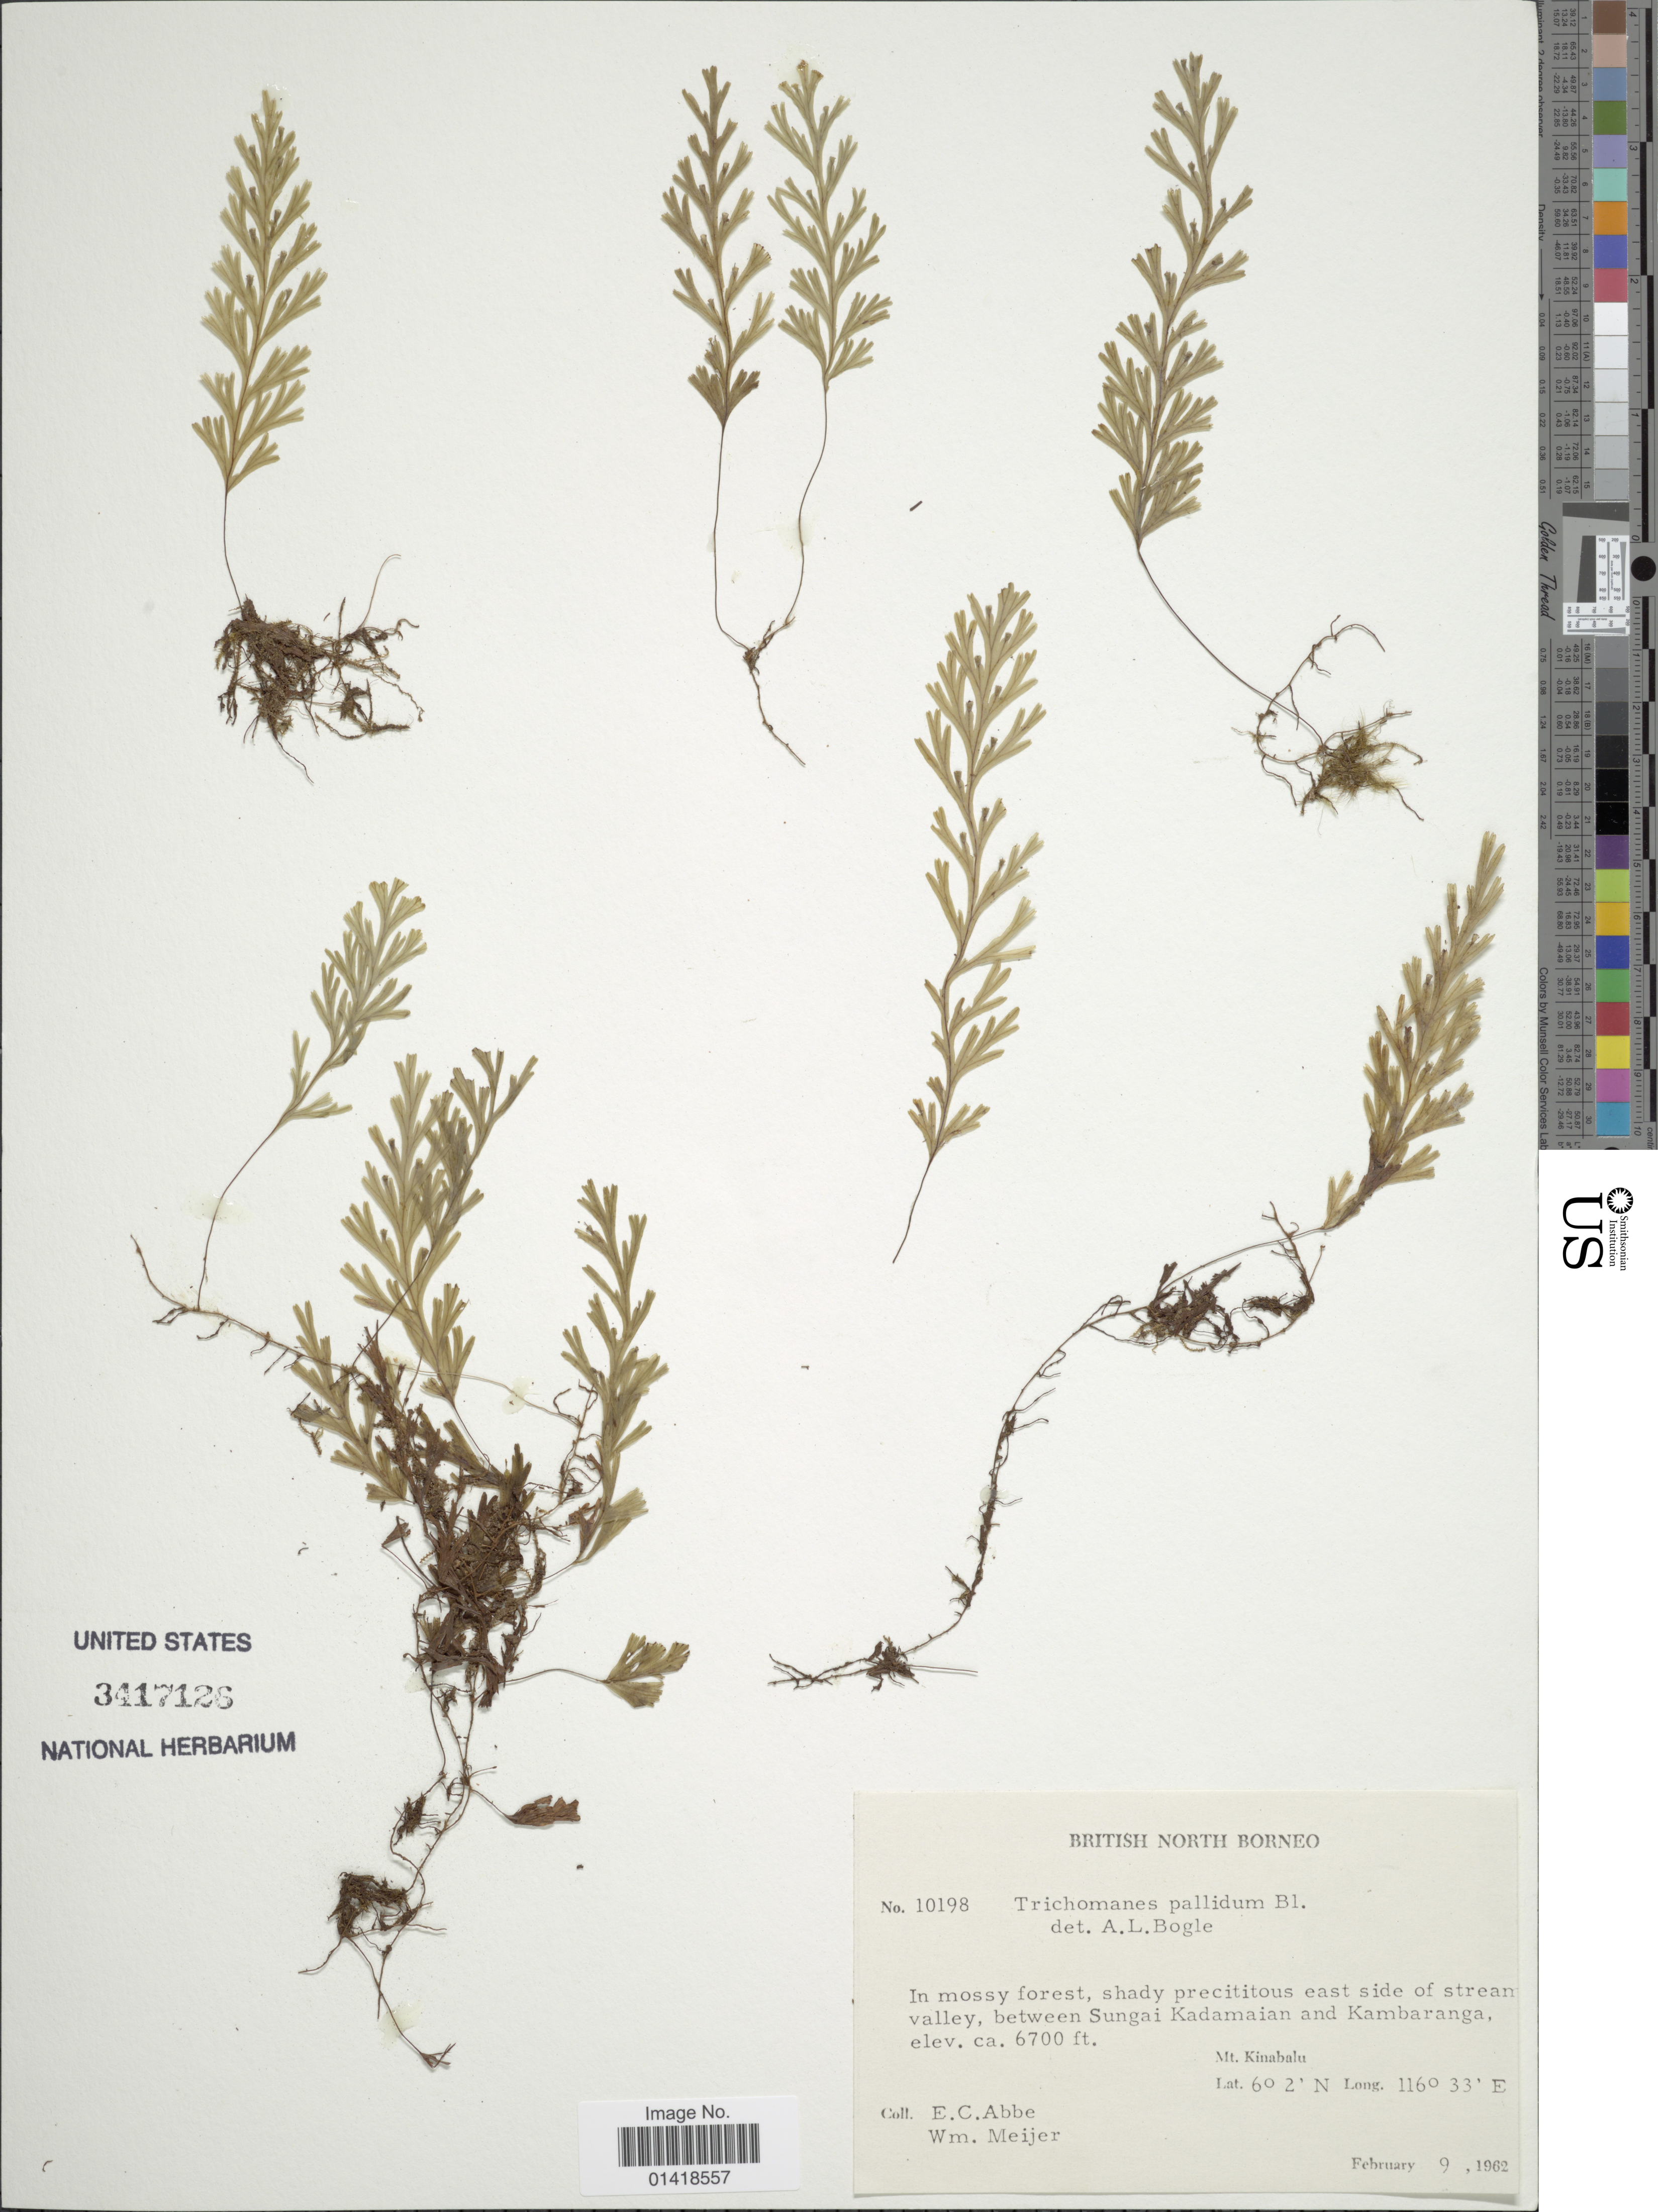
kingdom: Plantae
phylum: Tracheophyta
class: Polypodiopsida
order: Hymenophyllales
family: Hymenophyllaceae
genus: Hymenophyllum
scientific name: Hymenophyllum pallidum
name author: (Blume) Ebihara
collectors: E. C. Abbe & W. Meijer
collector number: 10198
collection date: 1962-02-09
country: Malaysia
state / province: Sabah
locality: British North Borneo, In Mossy forest, shady precititois east side of stream valley, between Sungai Kadamaian and Kambaranga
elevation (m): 2042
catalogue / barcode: US 3417126